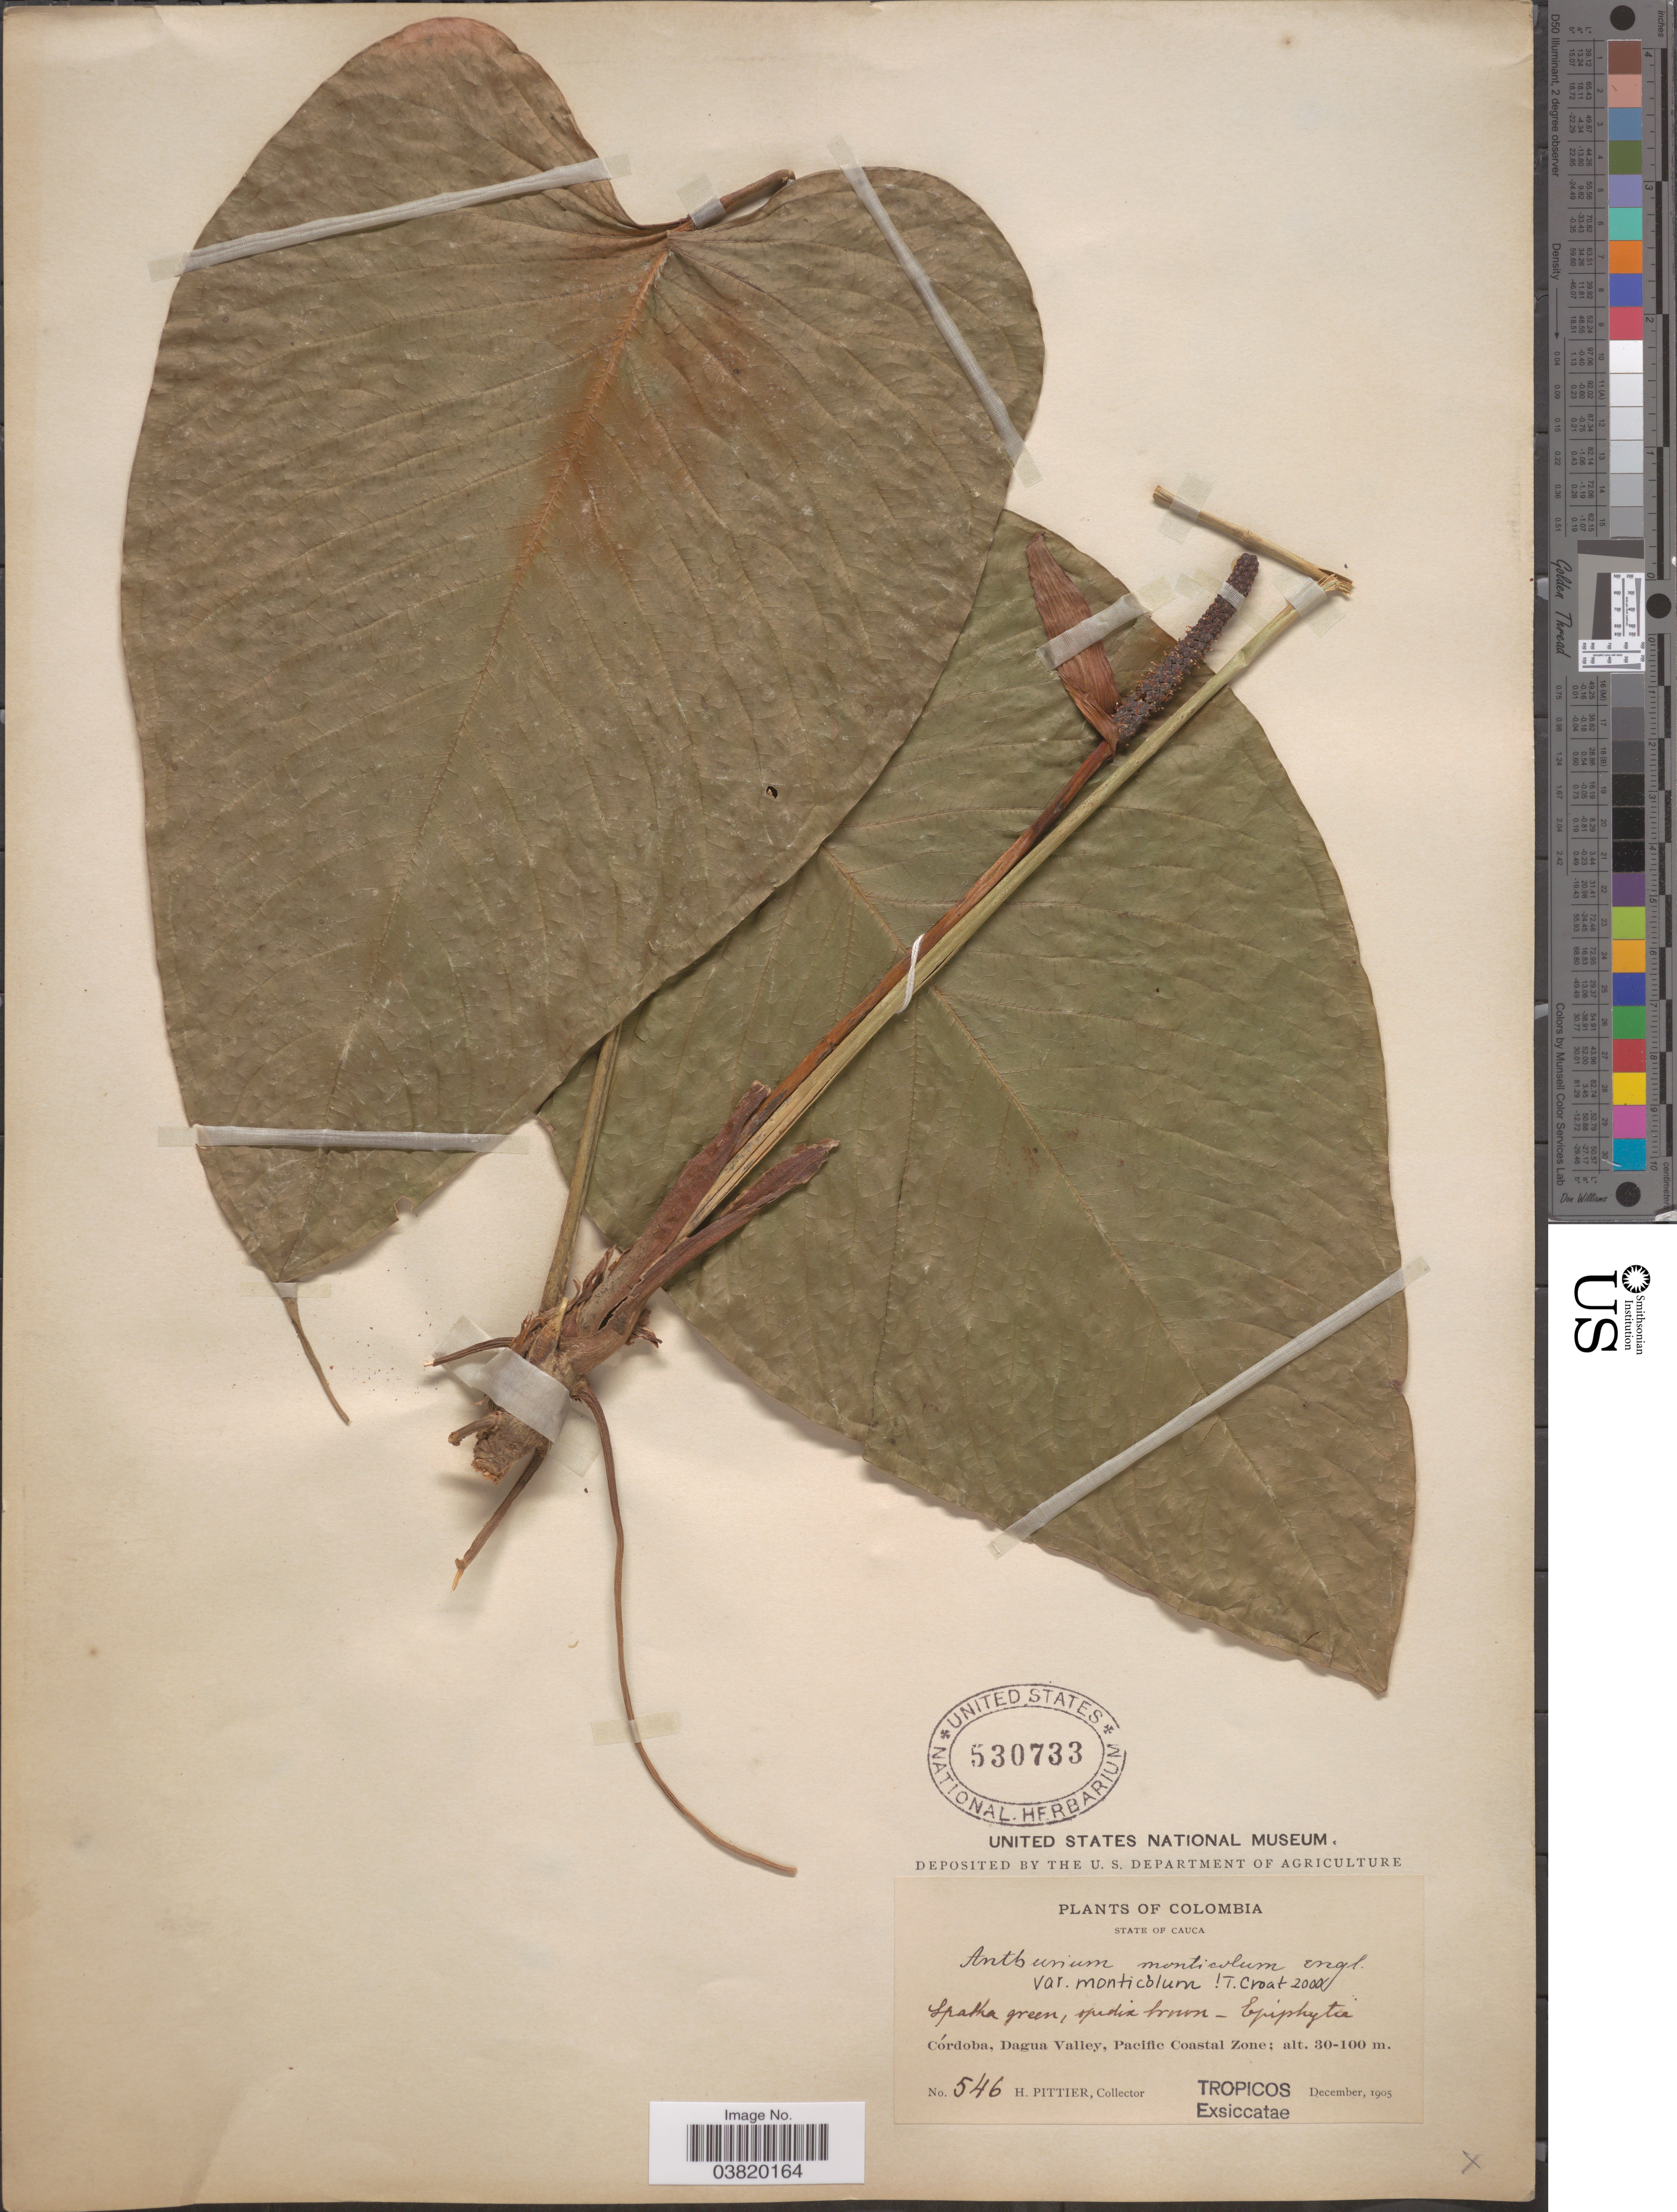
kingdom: Plantae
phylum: Tracheophyta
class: Liliopsida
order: Alismatales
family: Araceae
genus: Anthurium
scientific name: Anthurium monticola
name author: Engl.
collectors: H. F. Pittier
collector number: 546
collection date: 1905-12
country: Colombia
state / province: Cauca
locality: Córdoba, Dagua Valley, Pacific Coastal Zone.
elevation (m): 30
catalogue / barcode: US 530733